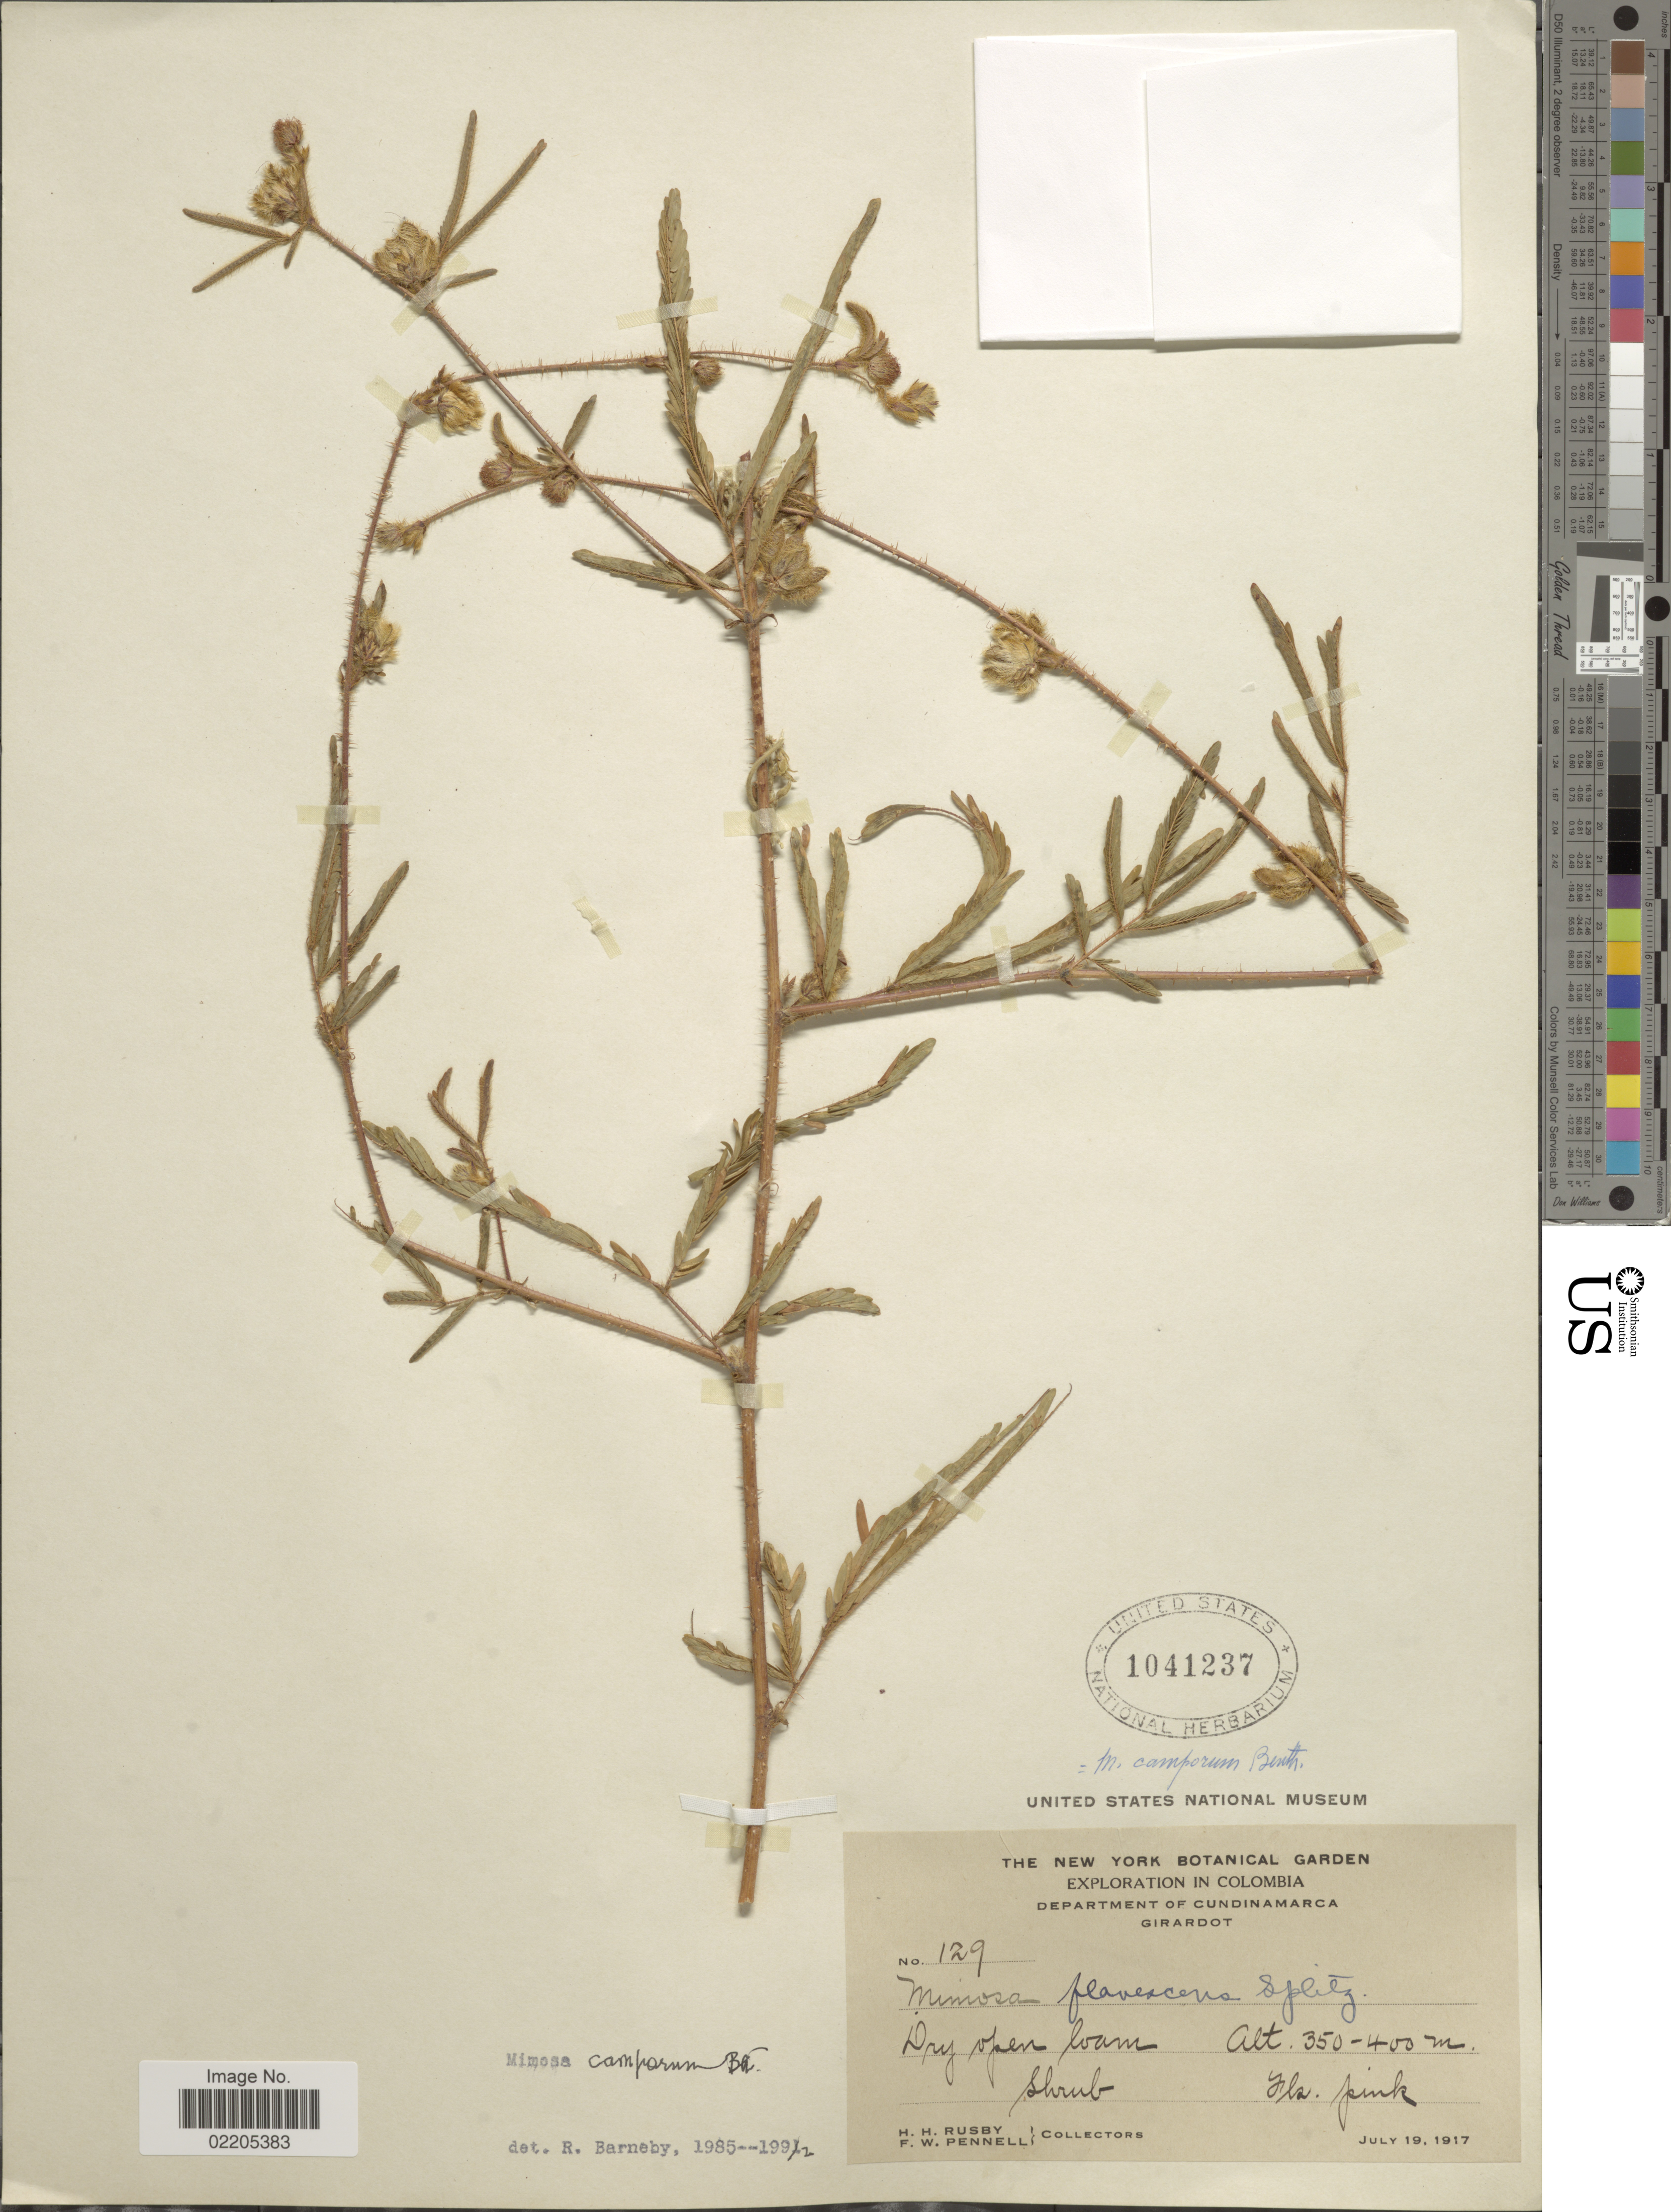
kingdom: Plantae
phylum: Tracheophyta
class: Magnoliopsida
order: Fabales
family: Fabaceae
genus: Mimosa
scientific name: Mimosa camporum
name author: Benth.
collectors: H. H. Rusby & F. W. Pennell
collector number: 129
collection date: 1917-07-19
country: Colombia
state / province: Cundinamarca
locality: Girardot, dry open loam.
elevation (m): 350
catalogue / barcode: US 1041237